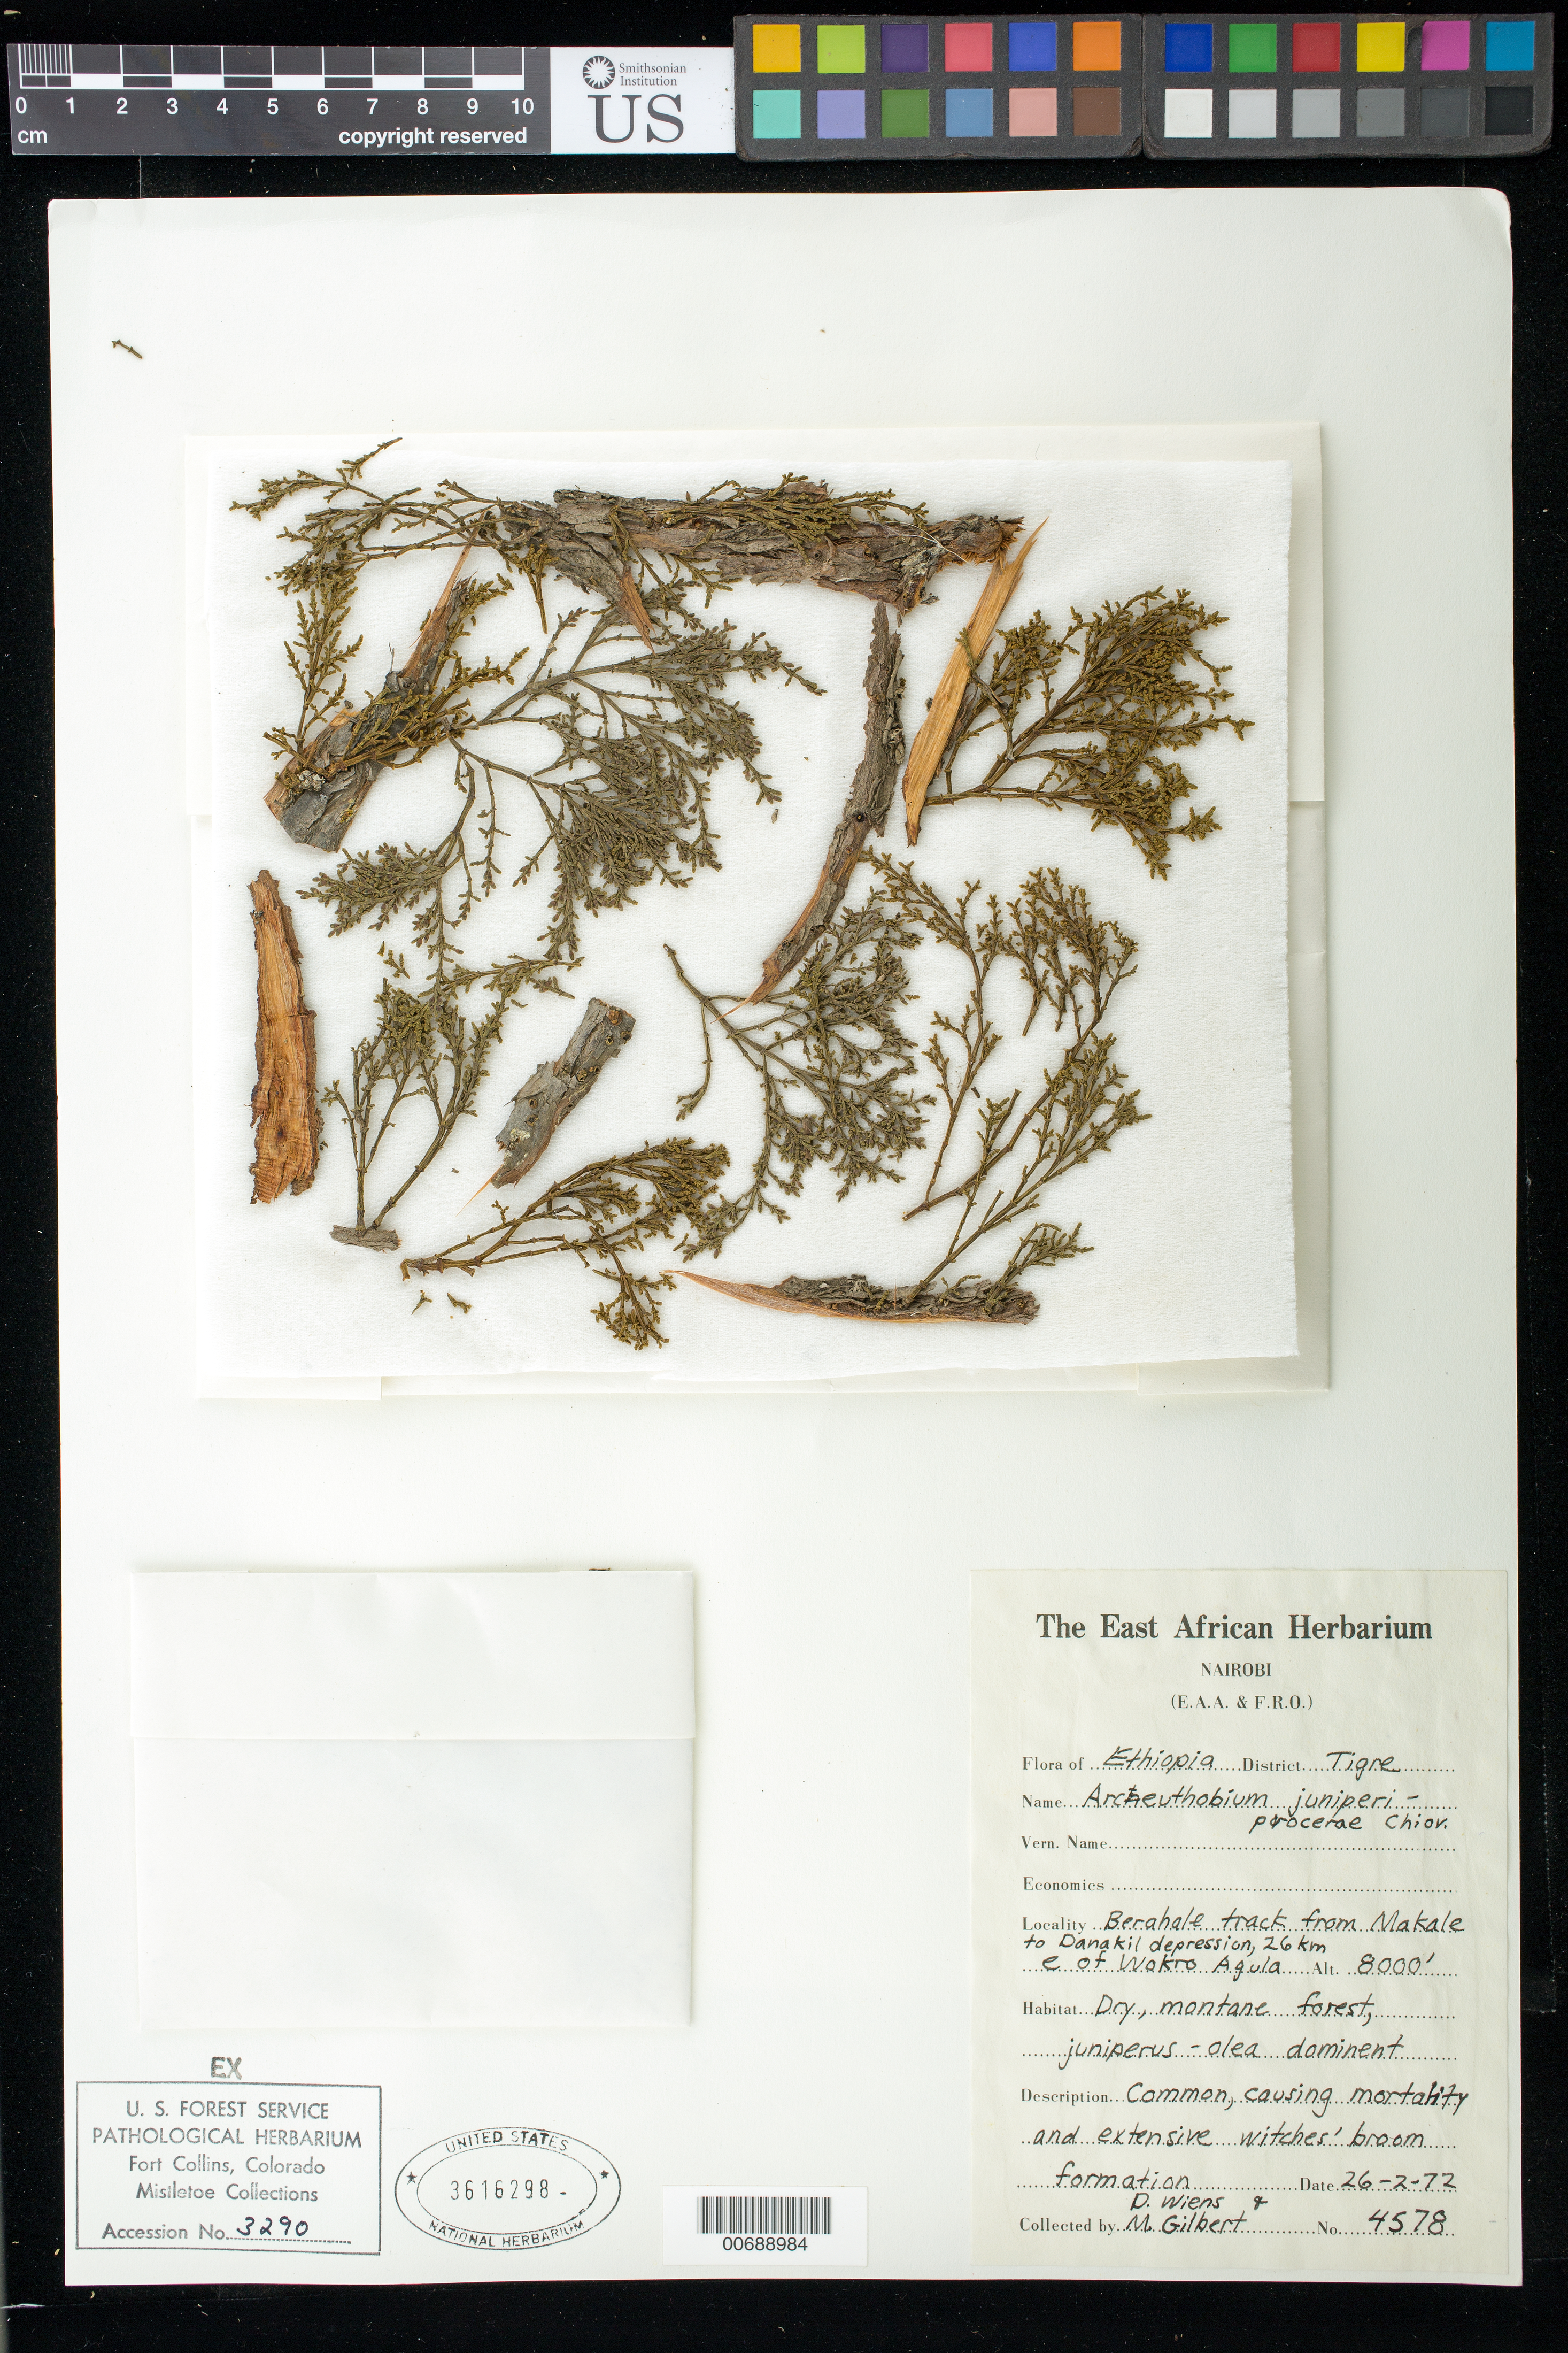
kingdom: Plantae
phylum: Tracheophyta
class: Magnoliopsida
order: Santalales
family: Viscaceae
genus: Arceuthobium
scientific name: Arceuthobium juniperi-procerae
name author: Chiov.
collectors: D. Wiens & M. Gilbert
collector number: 4578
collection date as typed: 26 Feb 1972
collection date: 1972-02-26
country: Ethiopia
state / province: Tigray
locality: Montane forest. Berahale track from Makale to Danakil depression. 26 km E of Wakro Agula.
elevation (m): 2438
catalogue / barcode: US 3616298-2